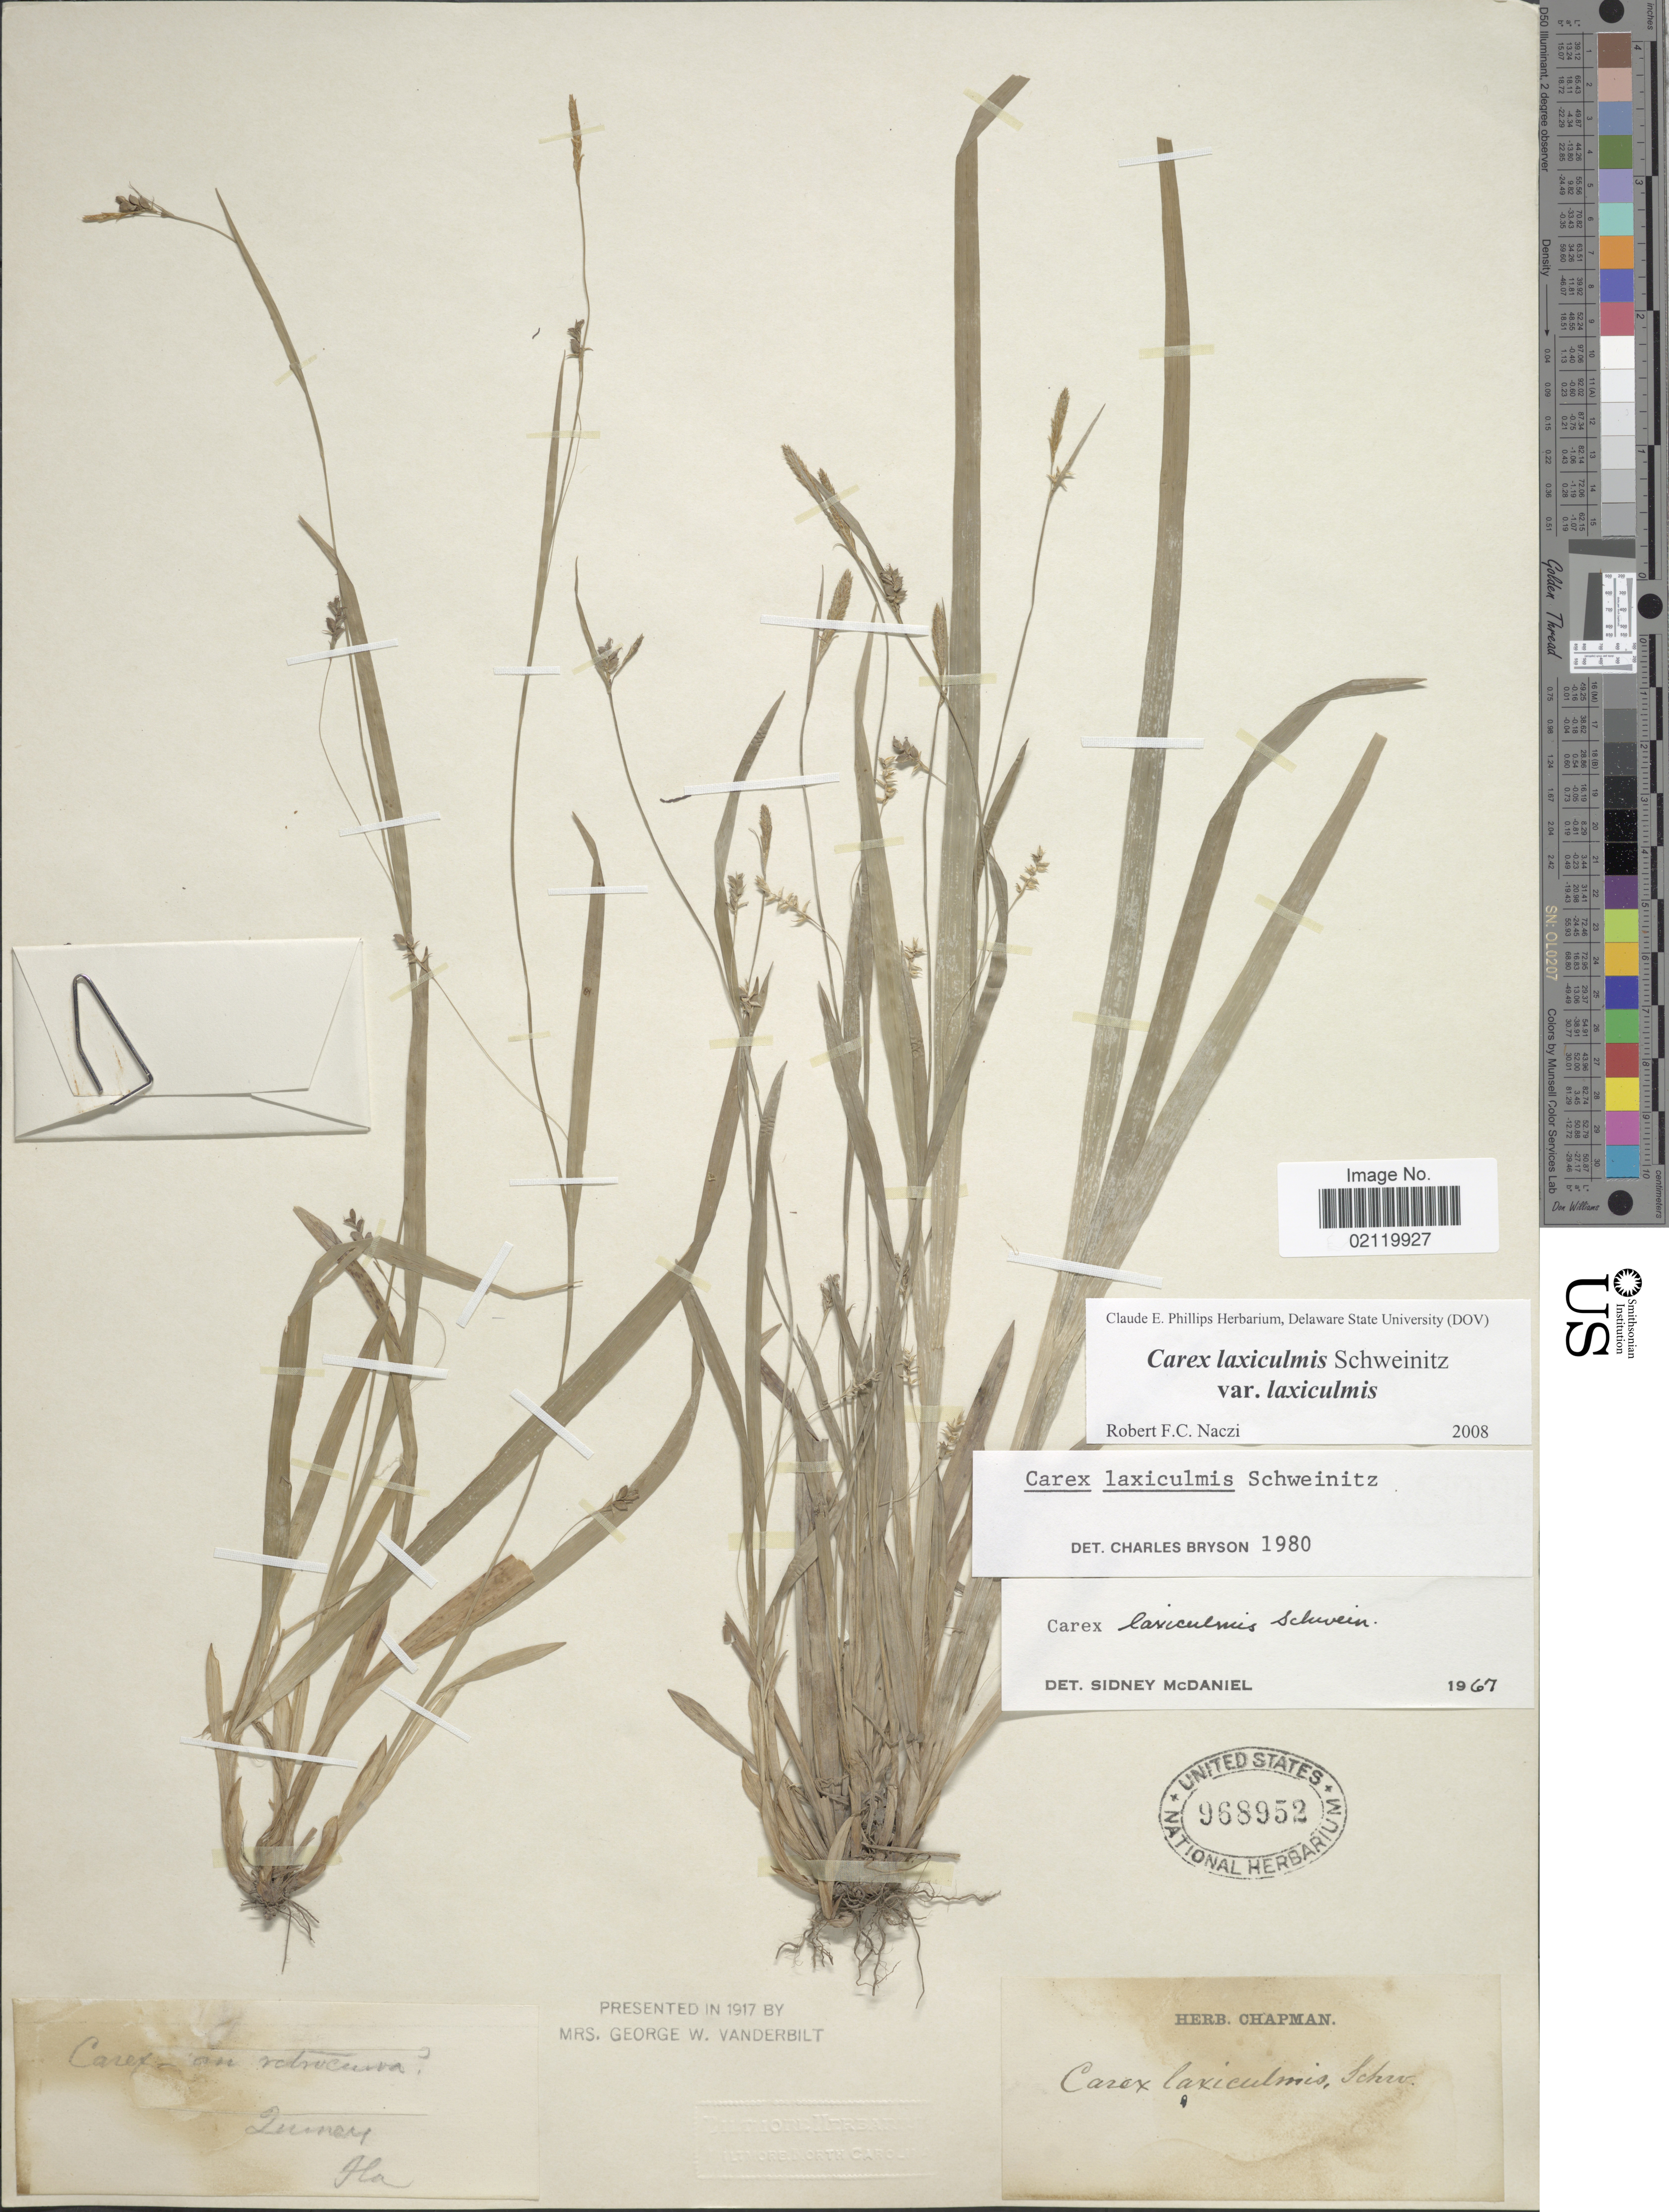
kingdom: Plantae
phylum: Tracheophyta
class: Liliopsida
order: Poales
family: Cyperaceae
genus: Carex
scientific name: Carex laxiculmis var. laxiculmis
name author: Schwein.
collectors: ex herb. Chapman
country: United States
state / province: Florida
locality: Quincy. Fla.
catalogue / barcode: US 968952